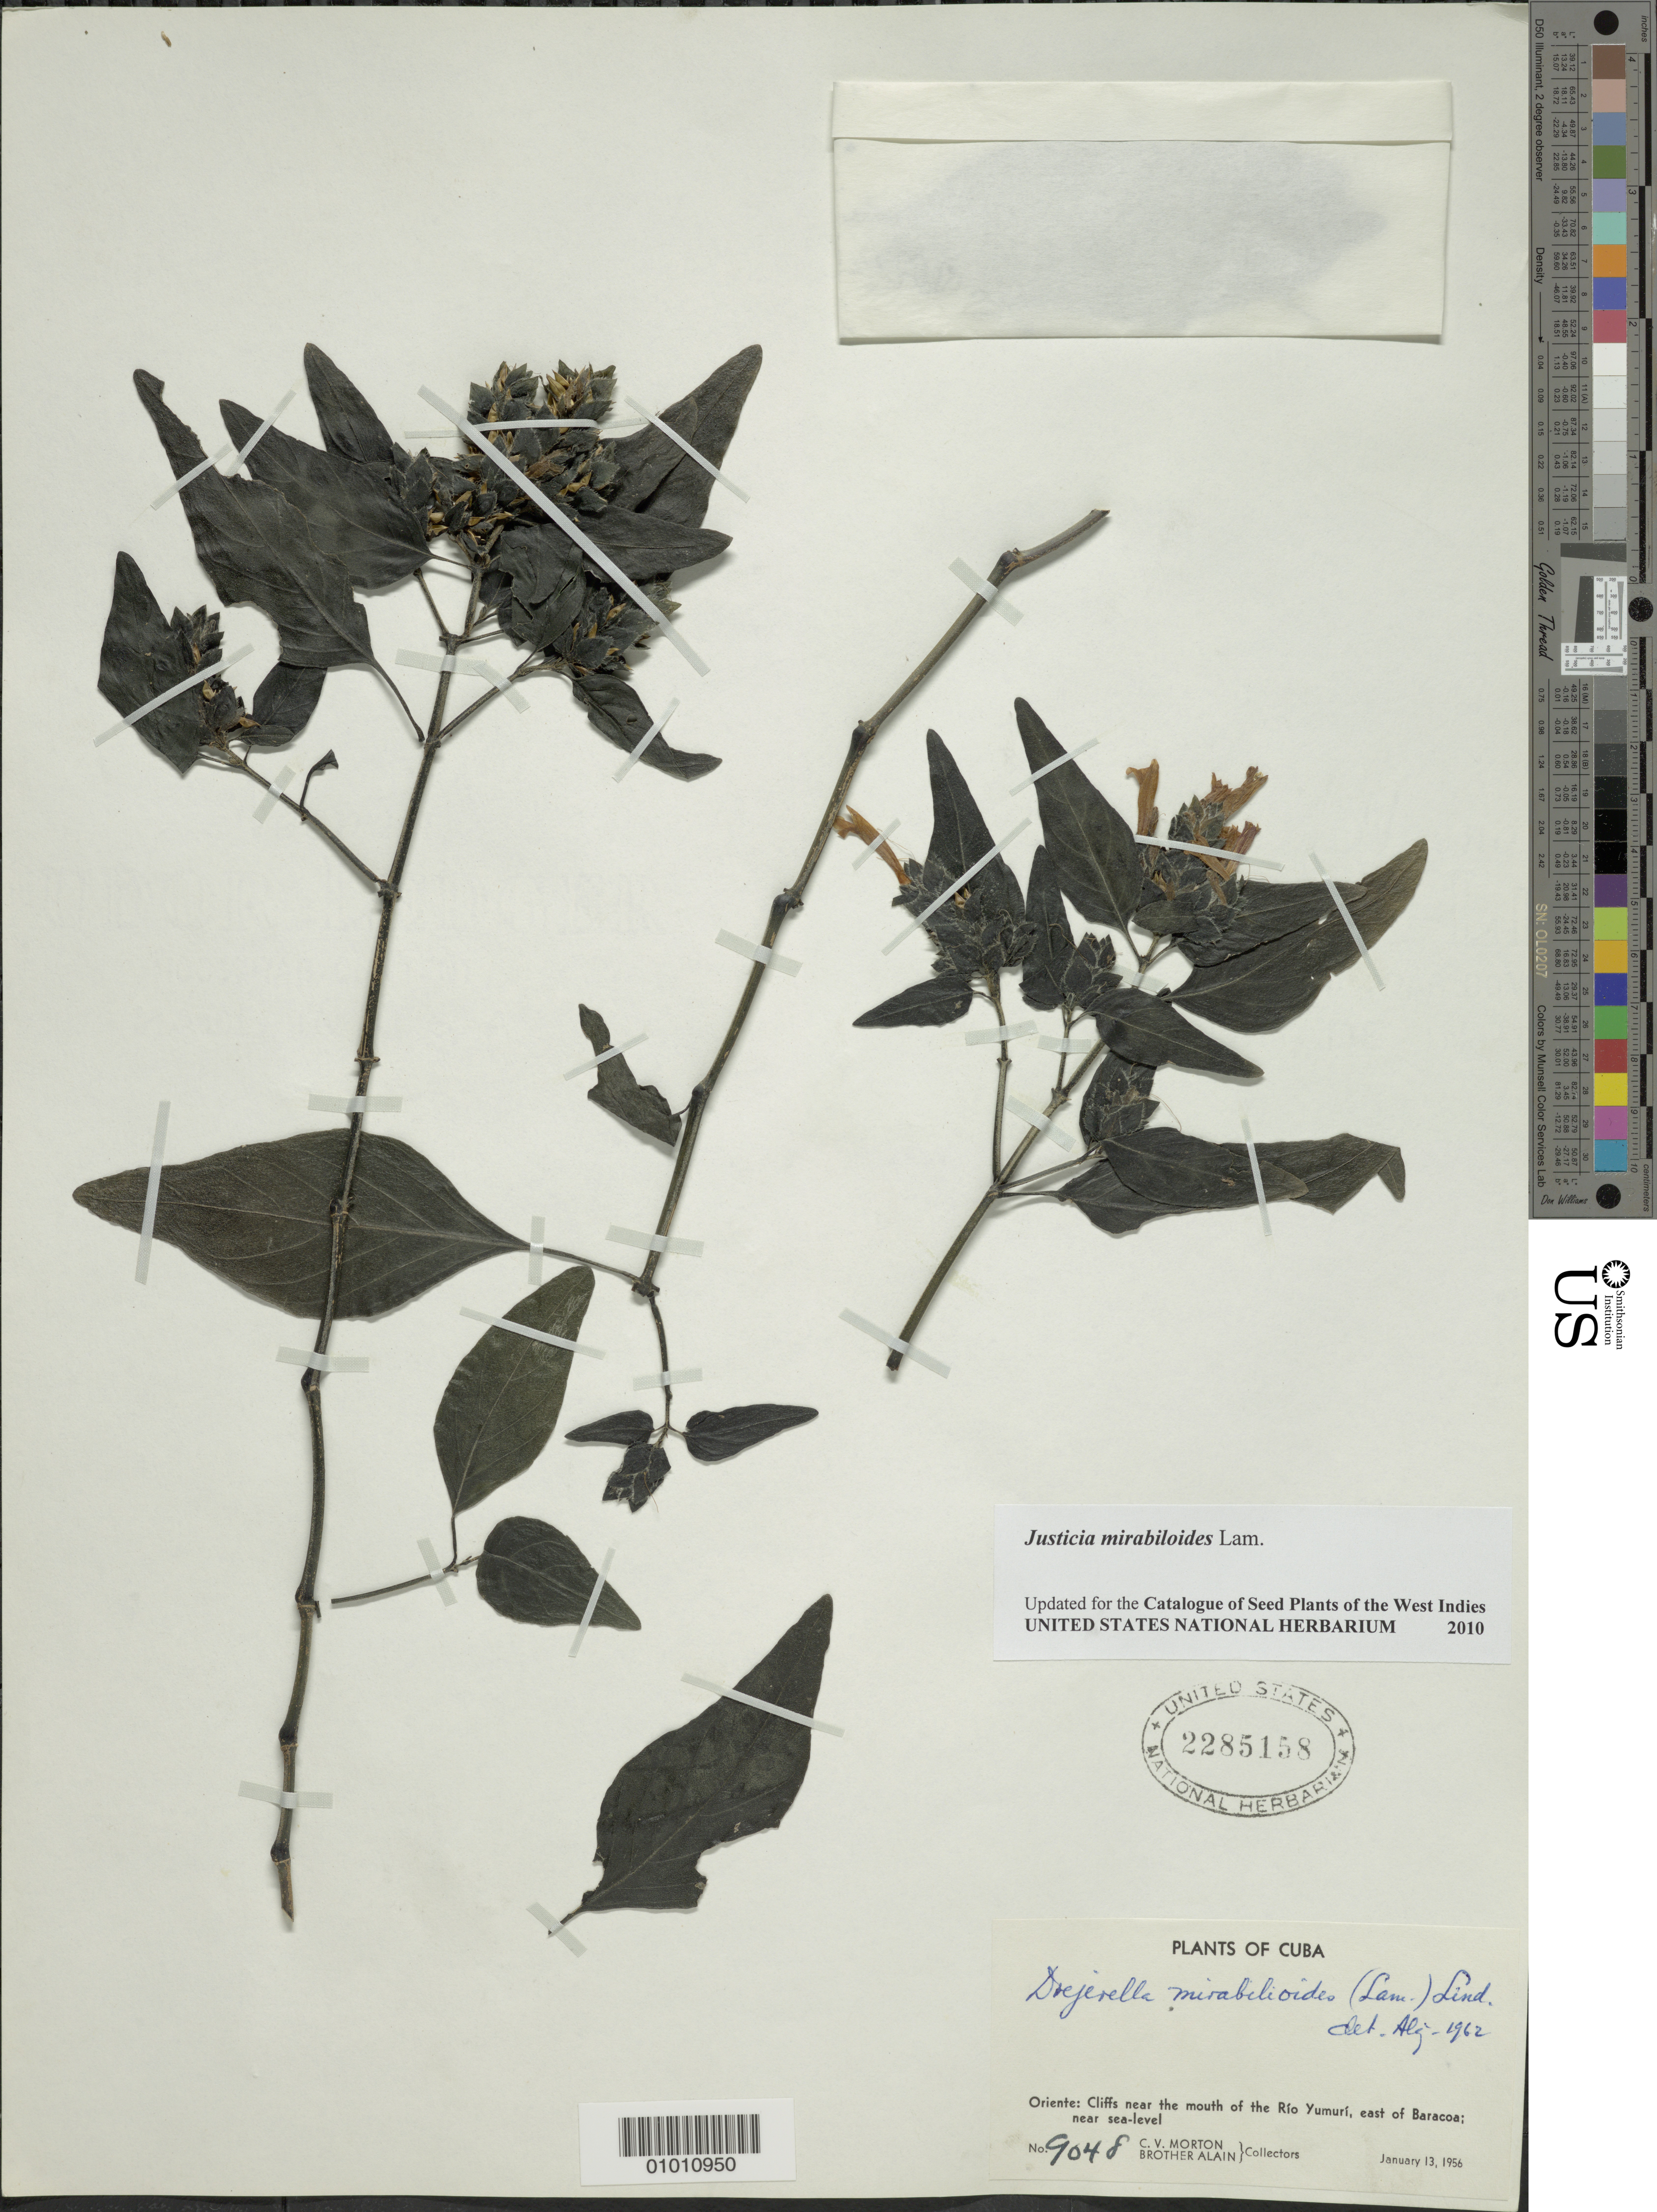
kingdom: Plantae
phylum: Tracheophyta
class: Magnoliopsida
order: Lamiales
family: Acanthaceae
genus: Justicia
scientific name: Justicia mirabiloides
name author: Lam.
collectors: C. V. Morton & A. H. Liogier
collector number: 9048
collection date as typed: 13 Jan 1956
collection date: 1956-01-13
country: Cuba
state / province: Guantanamo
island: Cuba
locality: Near mouth of Río Yumurí, east of Baracoa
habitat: On cliffs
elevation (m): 0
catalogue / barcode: US 2285158